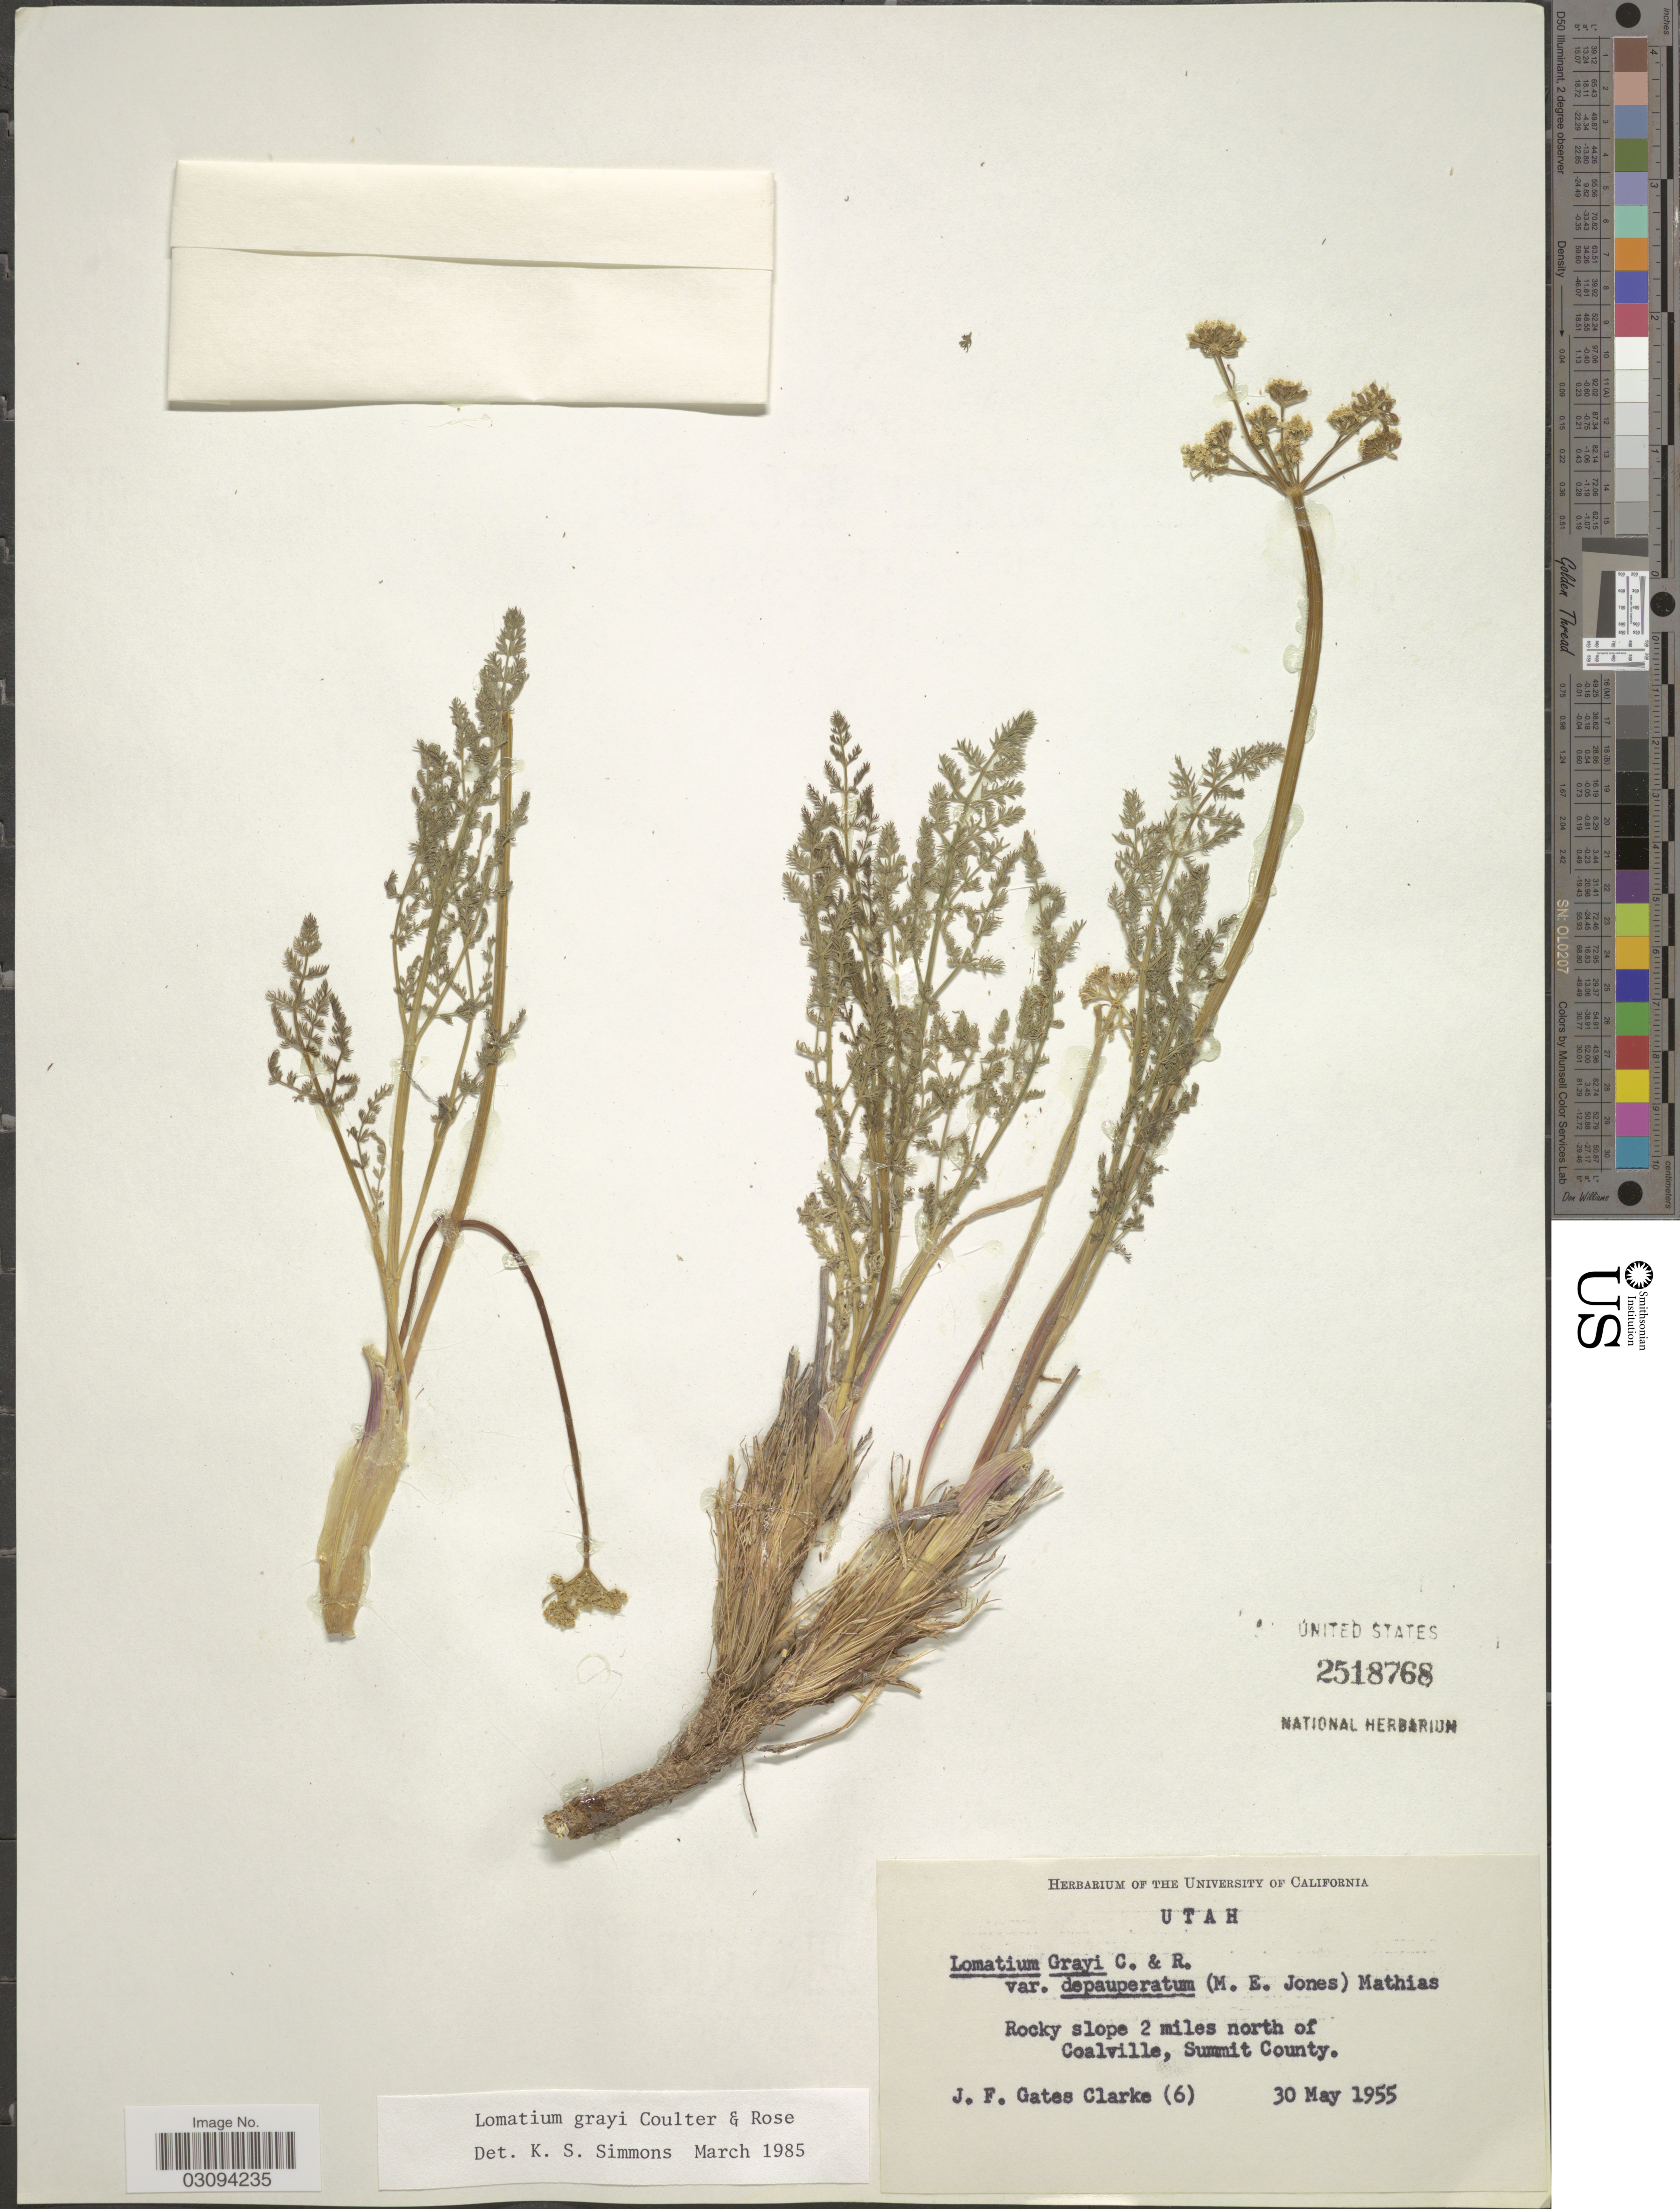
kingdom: Plantae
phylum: Tracheophyta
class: Magnoliopsida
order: Apiales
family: Apiaceae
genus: Lomatium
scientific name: Lomatium grayi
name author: (J.M. Coult. & Rose) J.M. Coult. & Rose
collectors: J. F. Gates-Clarke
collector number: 6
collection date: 1955-05-30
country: United States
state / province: Utah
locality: Rocky slope 2 miles north of Coalville, Summit County.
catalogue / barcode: US 2518768